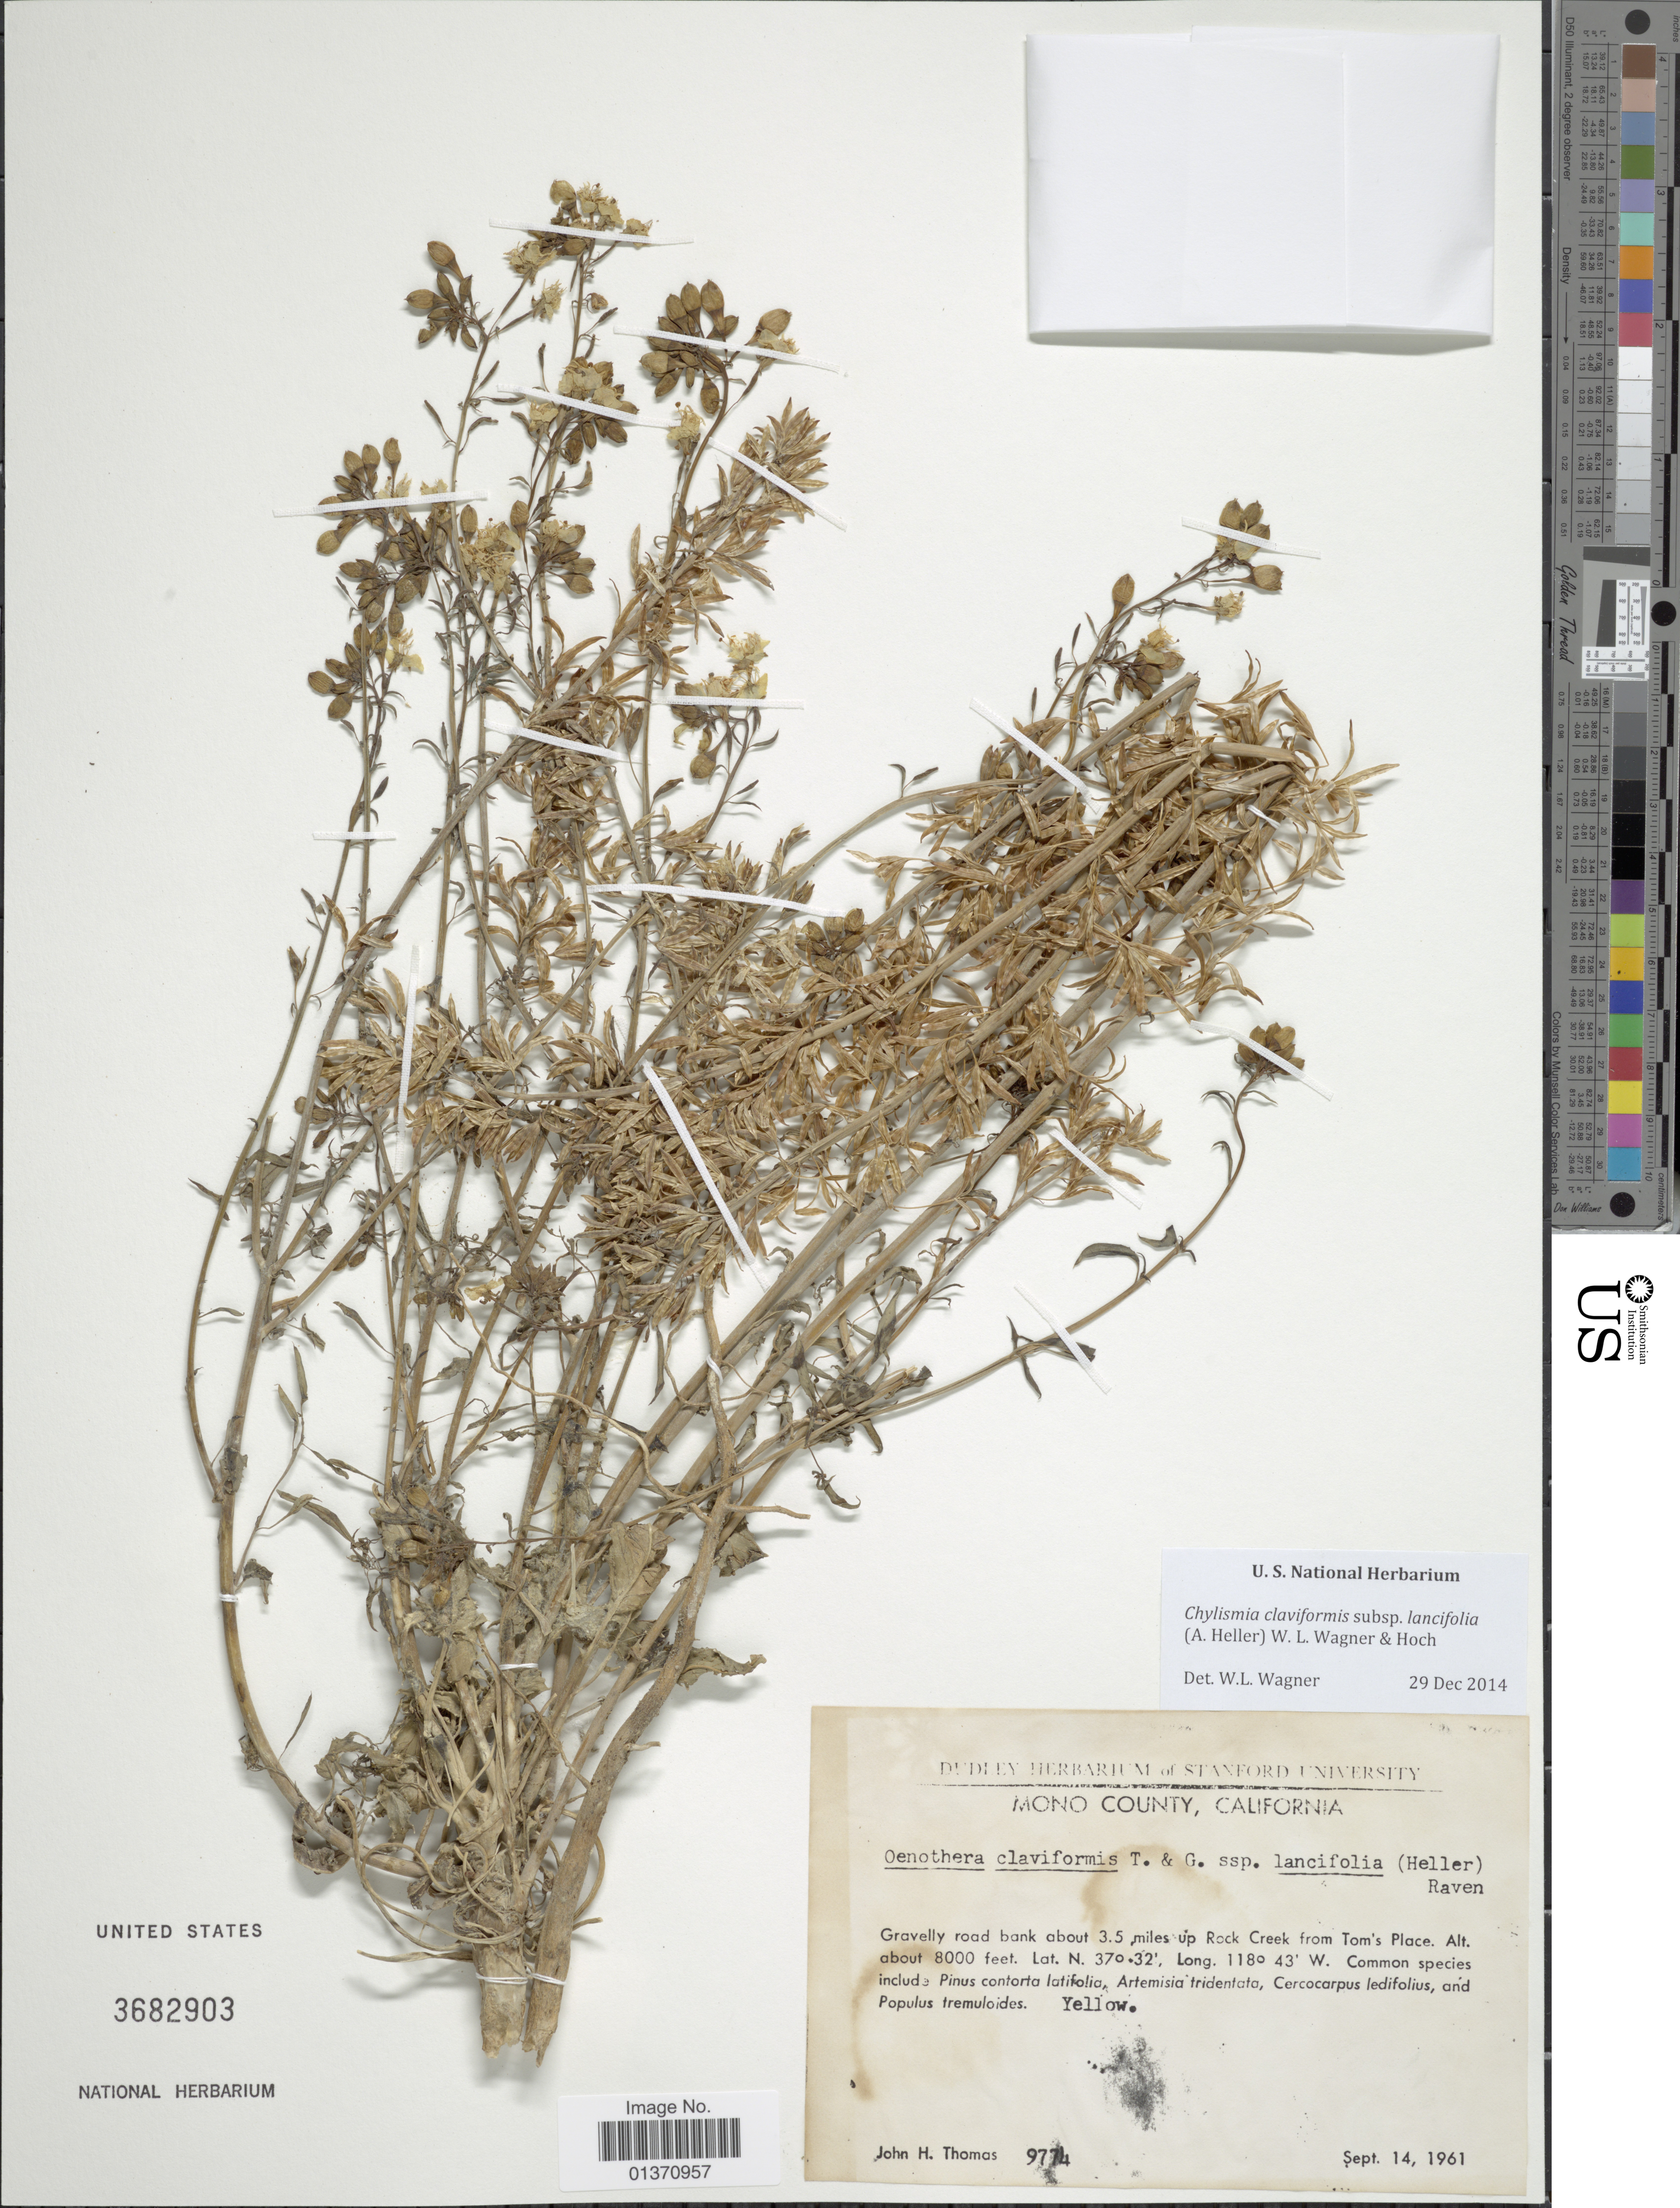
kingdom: Plantae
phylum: Tracheophyta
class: Magnoliopsida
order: Myrtales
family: Onagraceae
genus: Chylismia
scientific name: Chylismia claviformis subsp. lancifolia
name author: (A. Heller) W.L. Wagner & Hoch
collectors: J. H. Thomas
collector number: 9774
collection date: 1961-09-14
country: United States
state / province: California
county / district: Mono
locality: Mono County, Gravelly road bank about 3.5 miles up Rock Creek from Tom's Place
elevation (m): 2438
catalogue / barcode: US 3682903